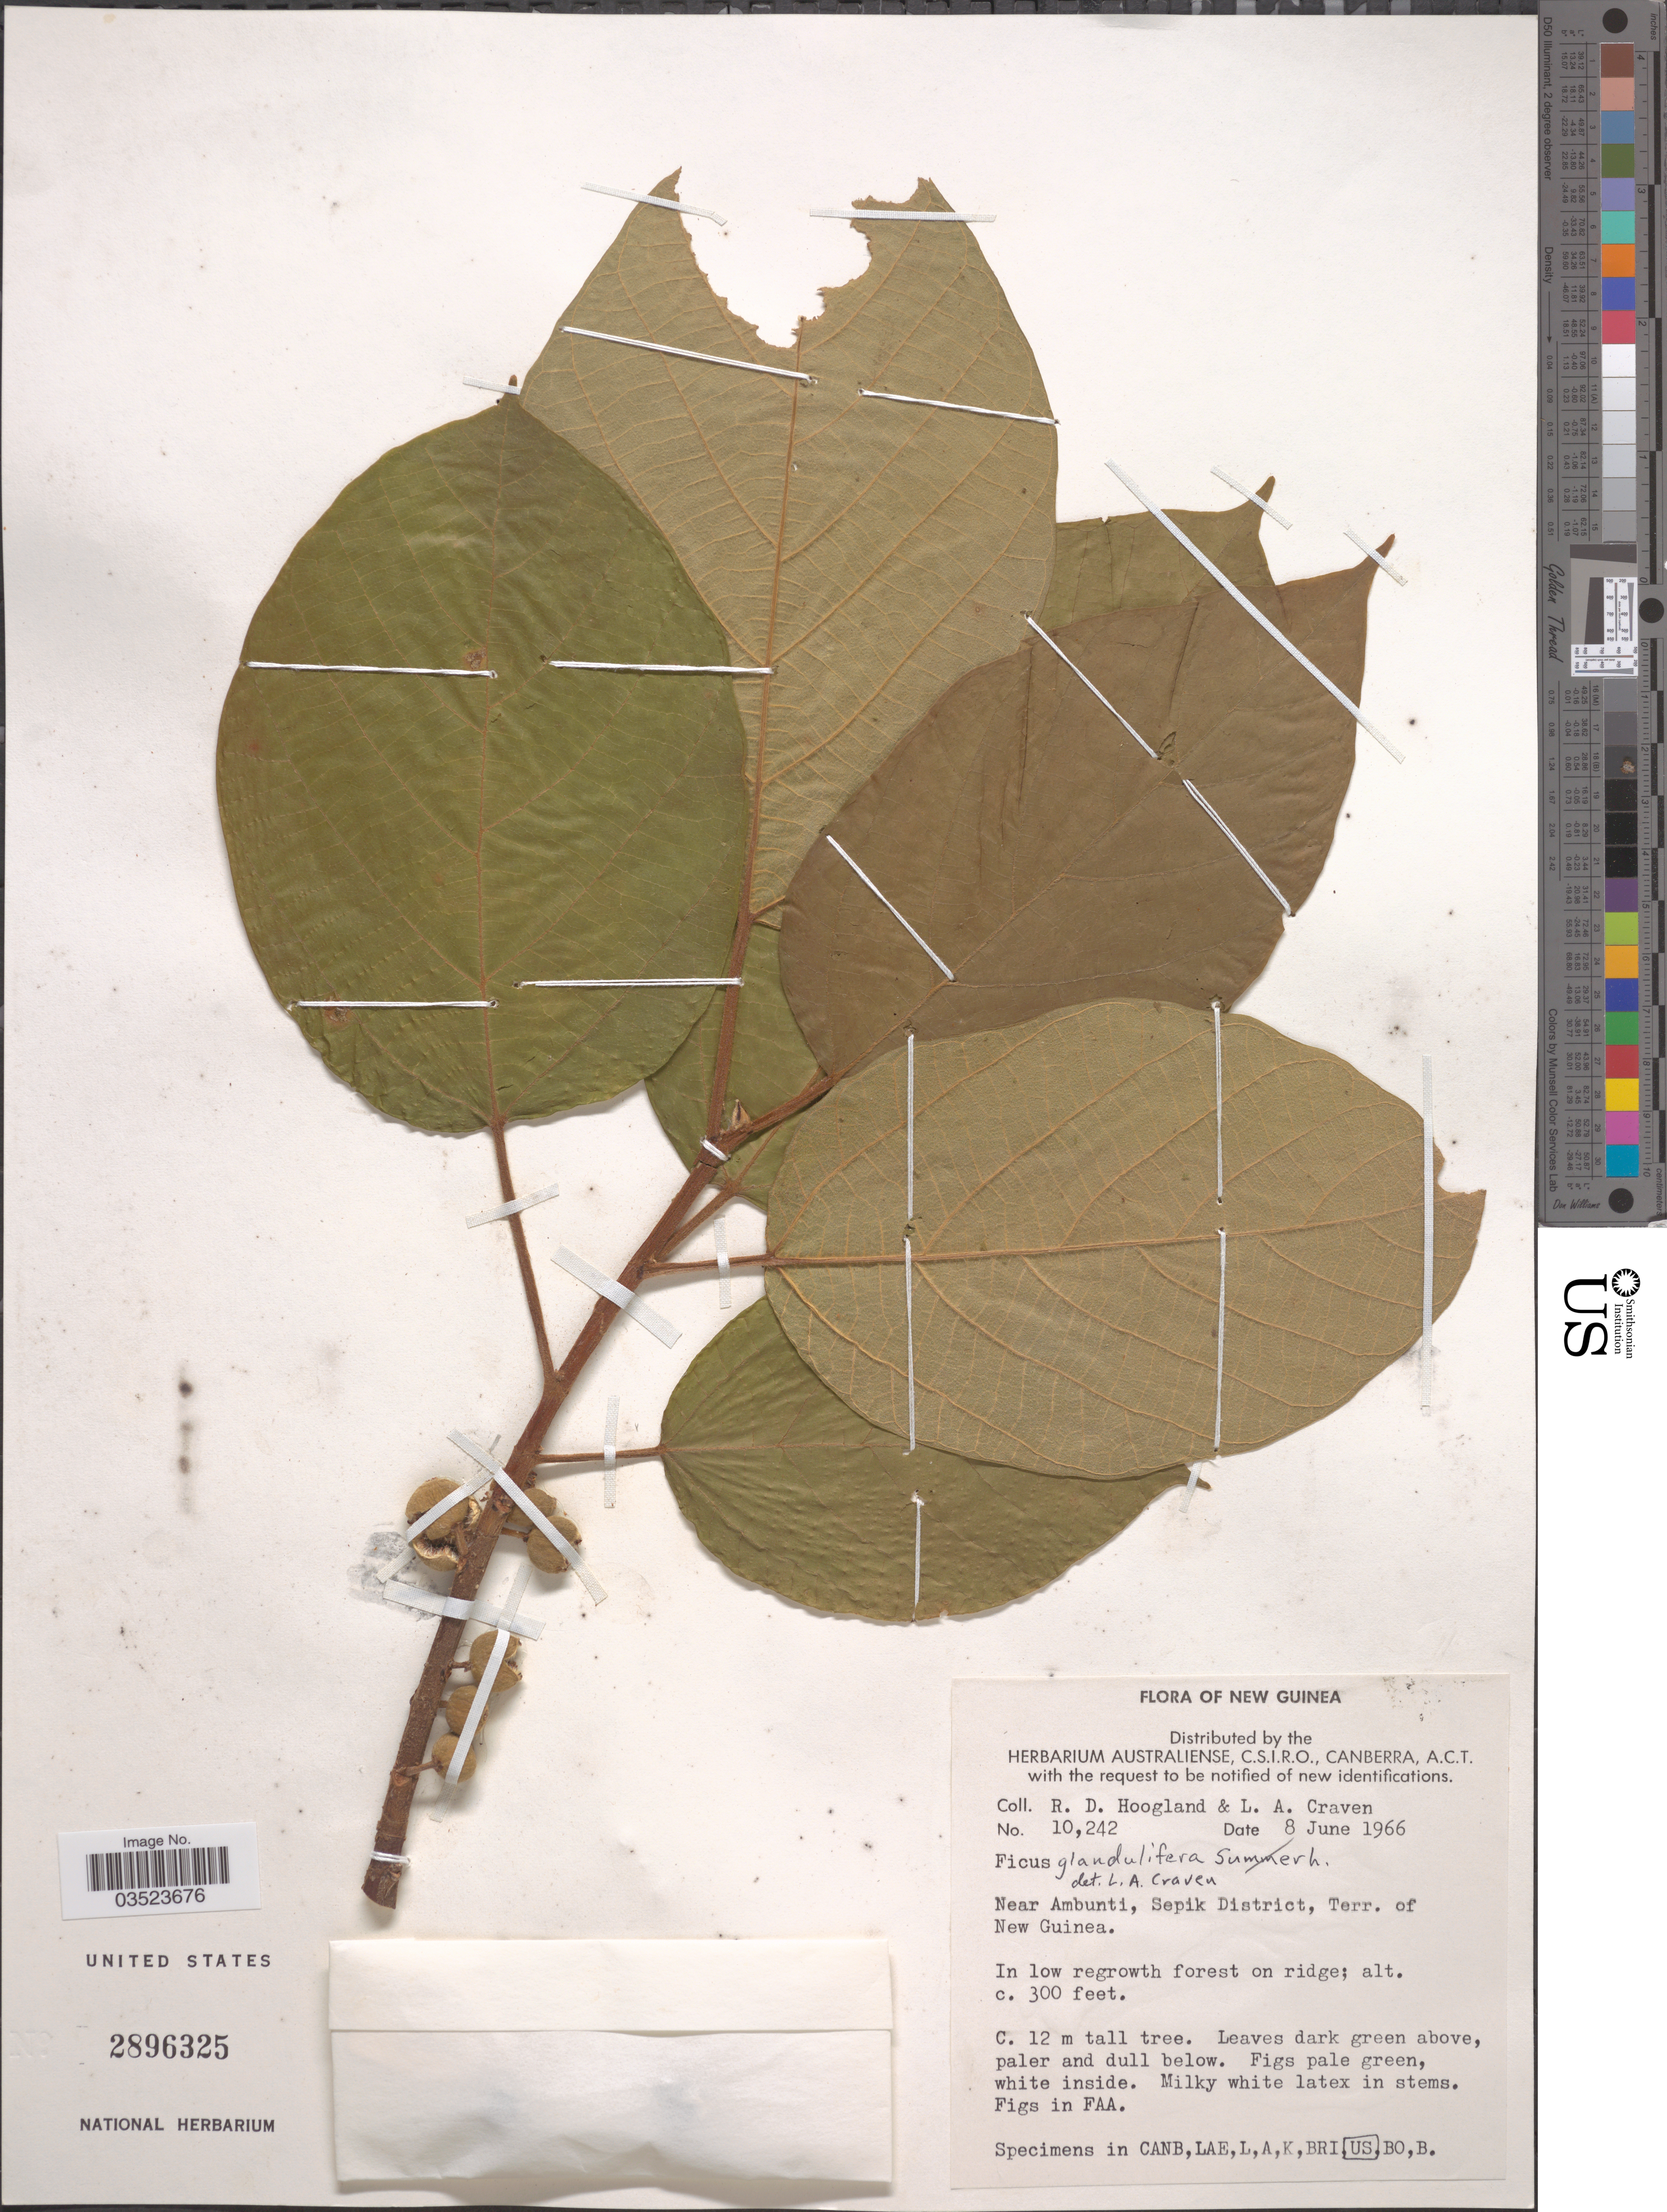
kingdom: Plantae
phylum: Tracheophyta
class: Magnoliopsida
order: Rosales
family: Moraceae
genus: Ficus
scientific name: Ficus glandulifera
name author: Summerh.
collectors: R. D. Hoogland & L. A. Craven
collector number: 10242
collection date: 1966-06-08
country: Papua New Guinea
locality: New Guinea. Near Ambunti, Sepik District, Terr. of New Guinea.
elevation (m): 91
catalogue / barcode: US 2896325